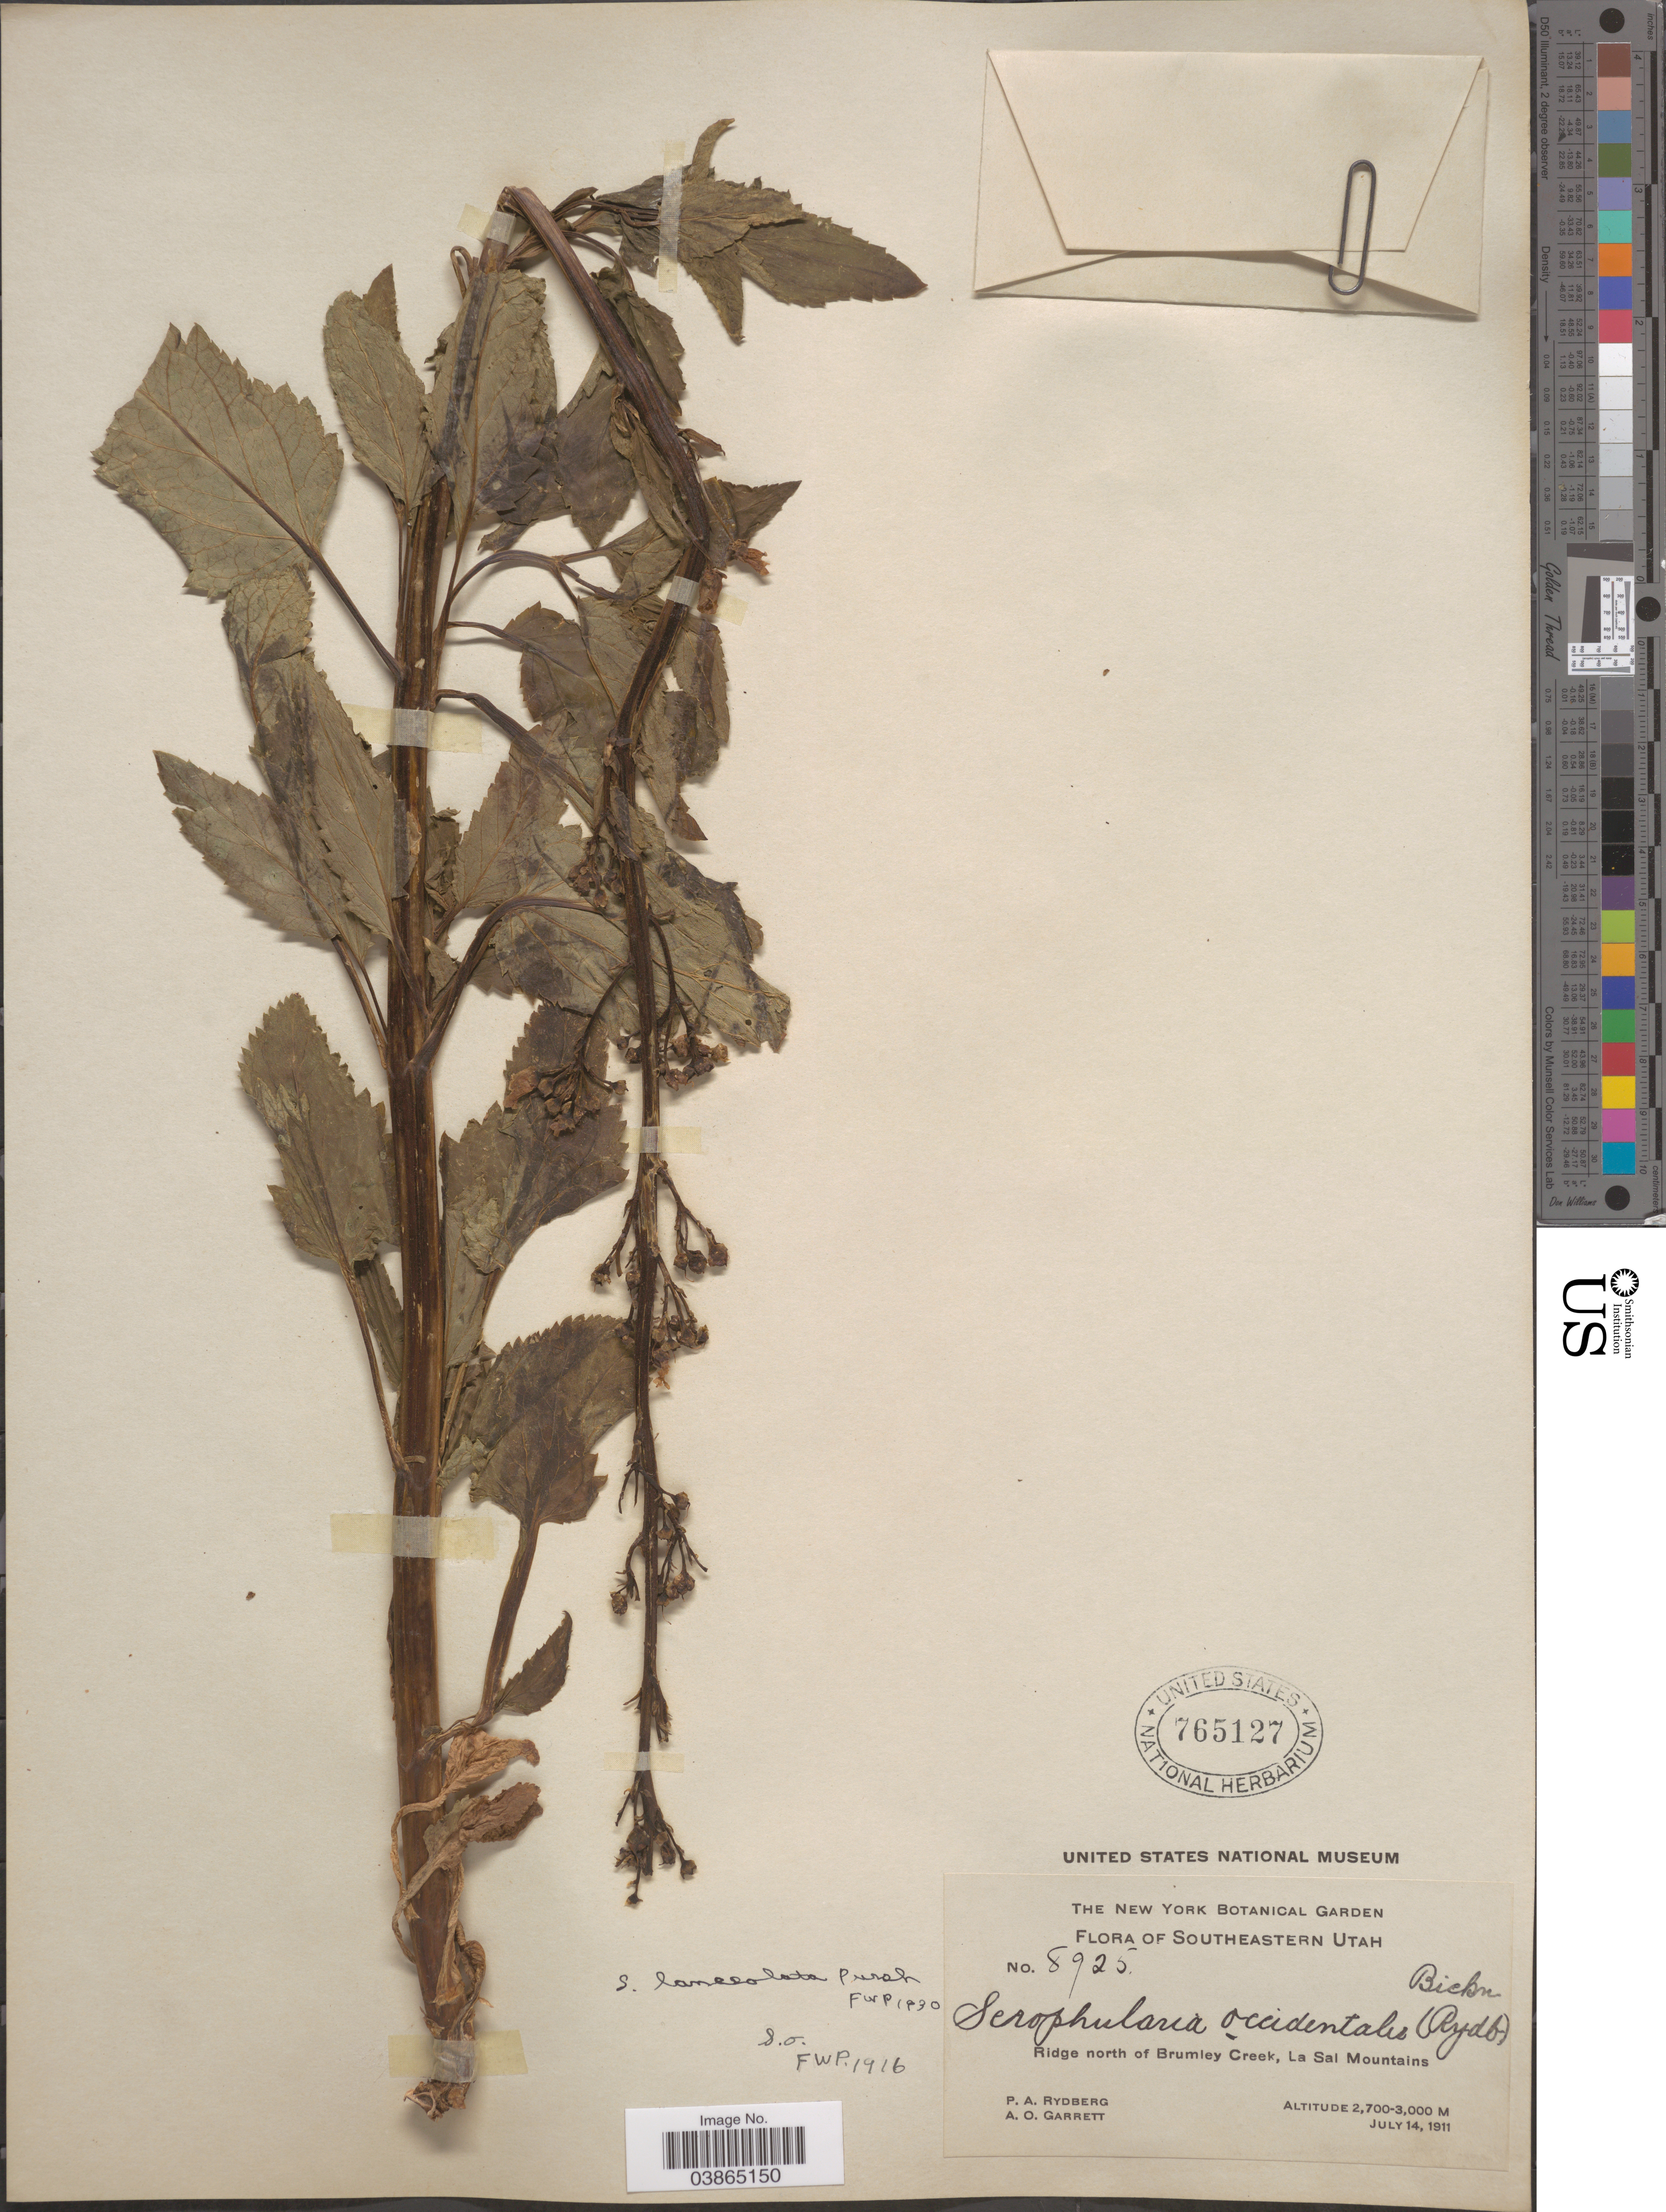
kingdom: Plantae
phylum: Tracheophyta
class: Magnoliopsida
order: Lamiales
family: Scrophulariaceae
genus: Scrophularia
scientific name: Scrophularia lanceolata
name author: Pursh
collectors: P. A. Rydberg & A. O. Garrett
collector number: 8925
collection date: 1911-07-14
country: United States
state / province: Utah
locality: Southeastern Utah. Ridge north of Brumley Creek, La Sal Mountains.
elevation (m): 2700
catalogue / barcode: US 765127